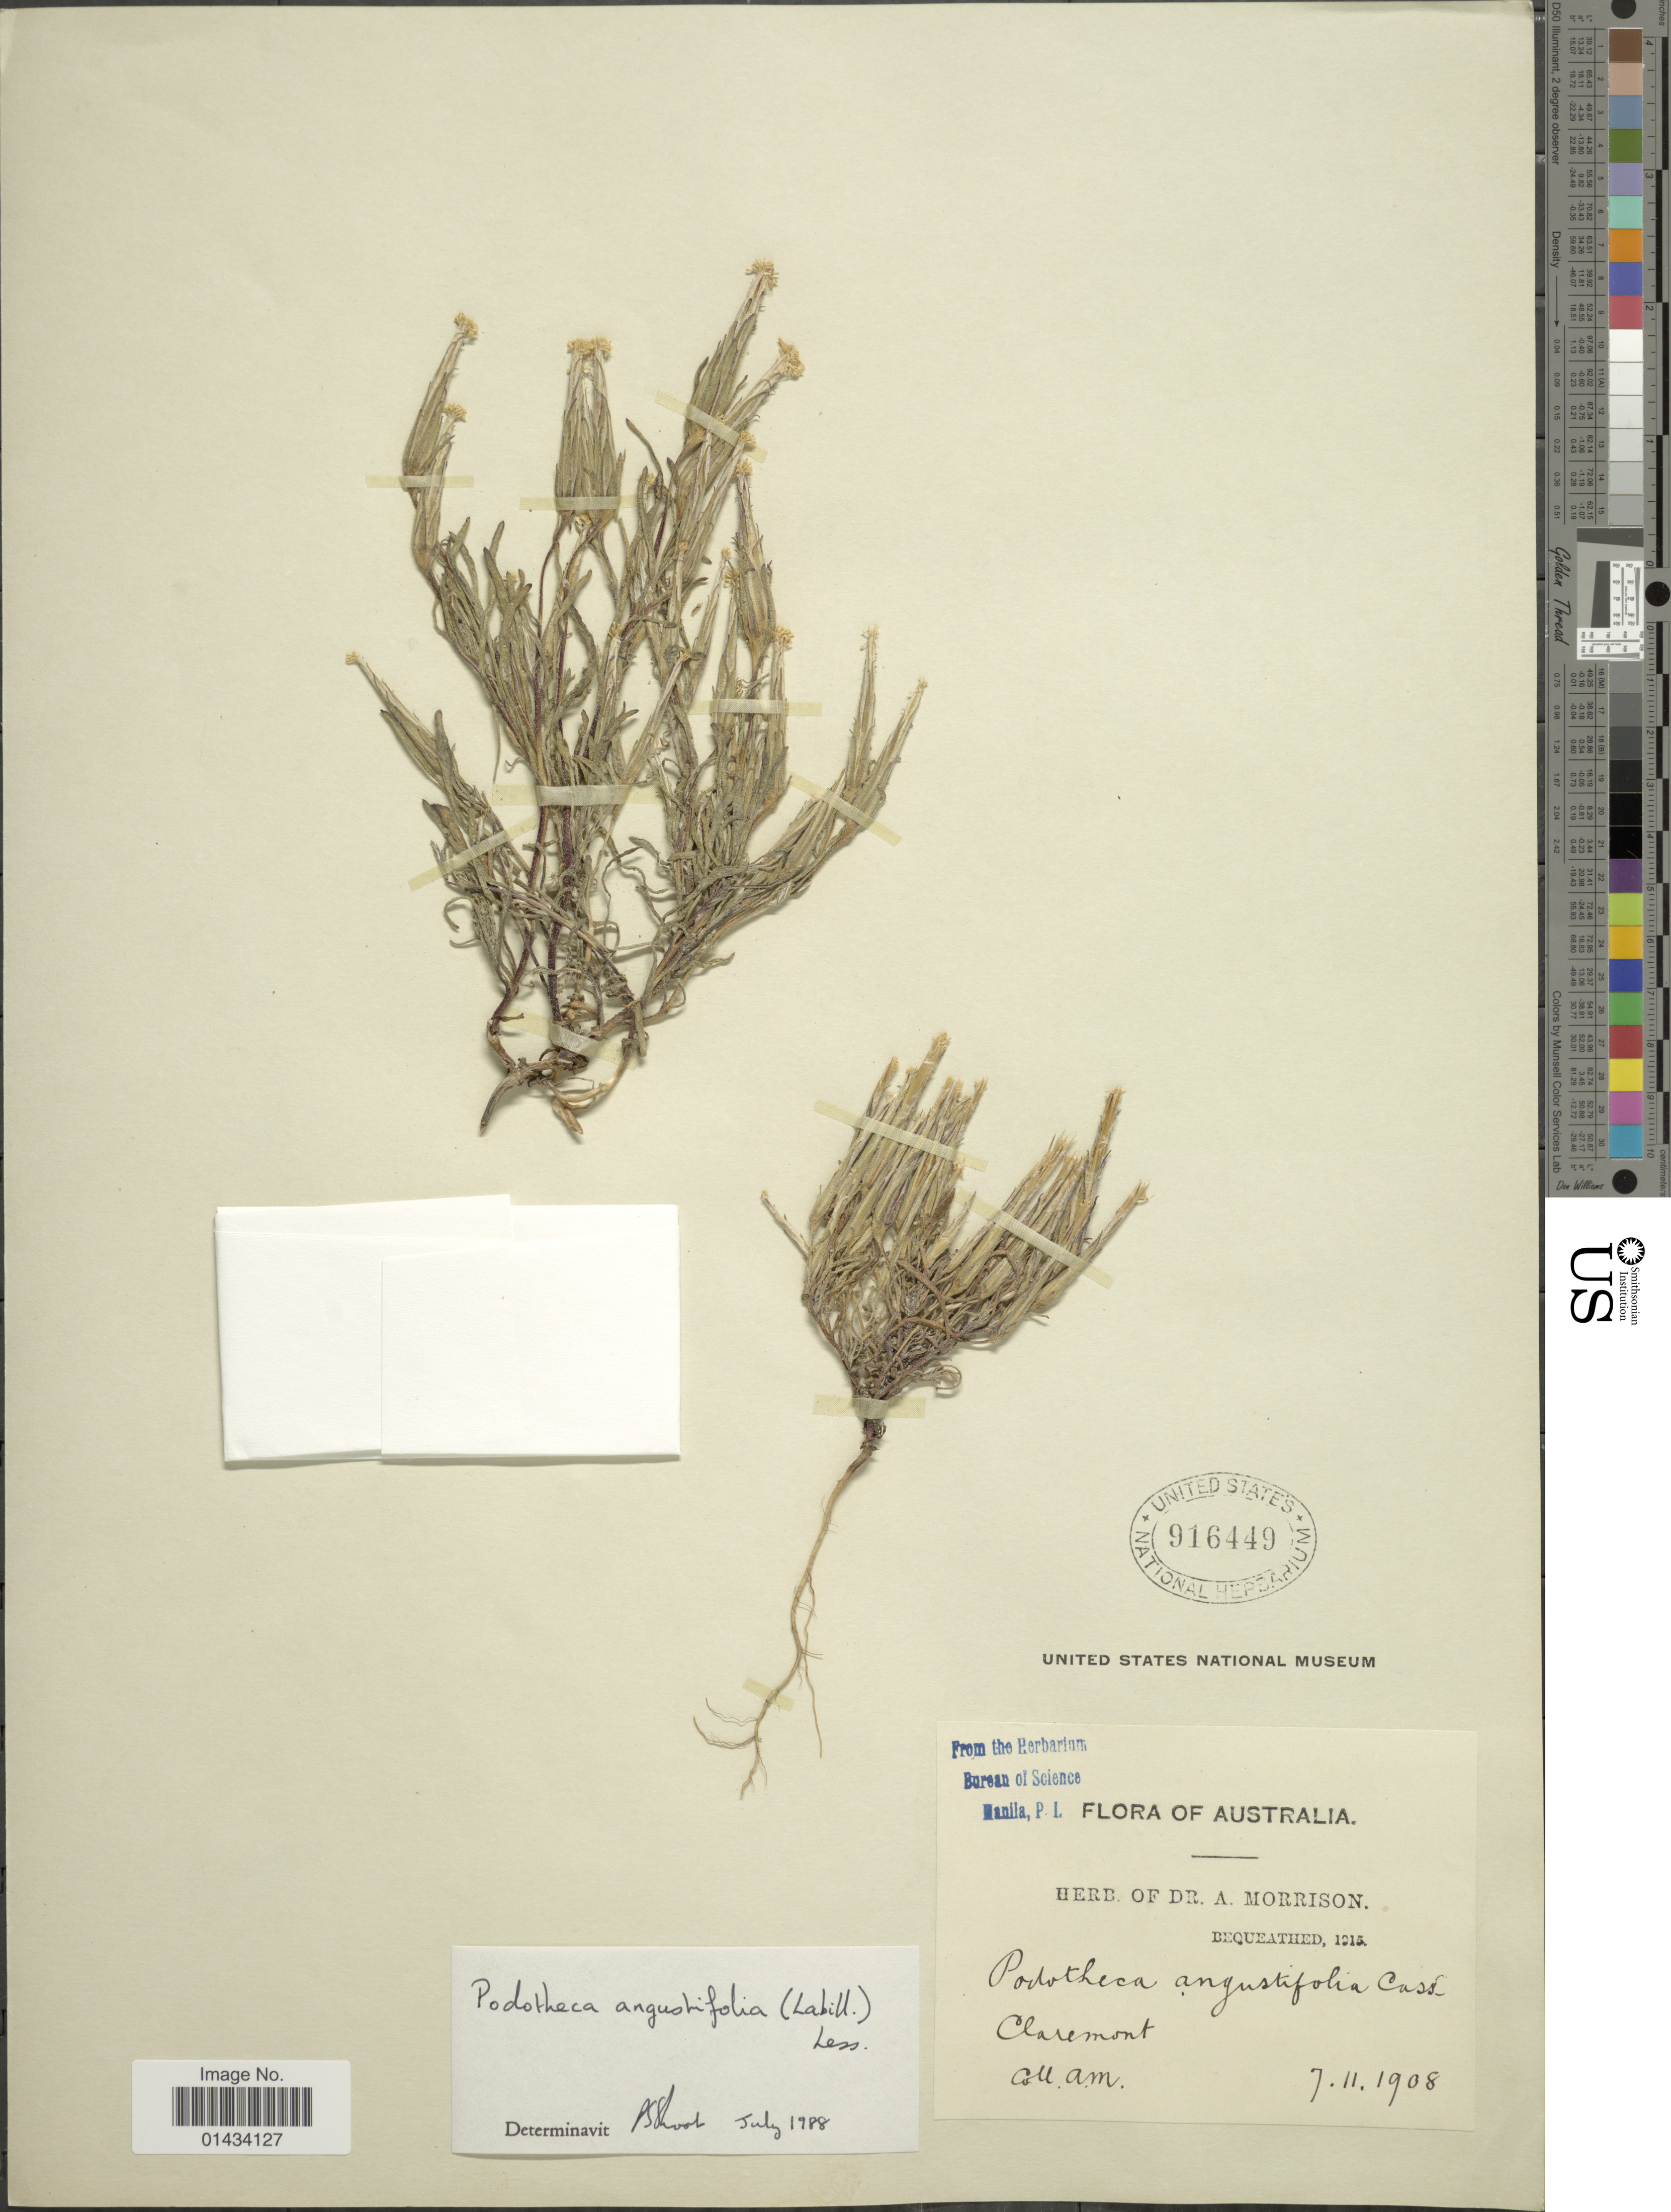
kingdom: Plantae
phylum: Tracheophyta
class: Magnoliopsida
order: Asterales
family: Asteraceae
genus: Podotheca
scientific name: Podotheca angustifolia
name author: (Labill.) Less.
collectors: A. Morrison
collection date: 1908-11-07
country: Australia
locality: Claremont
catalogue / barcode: US 916449